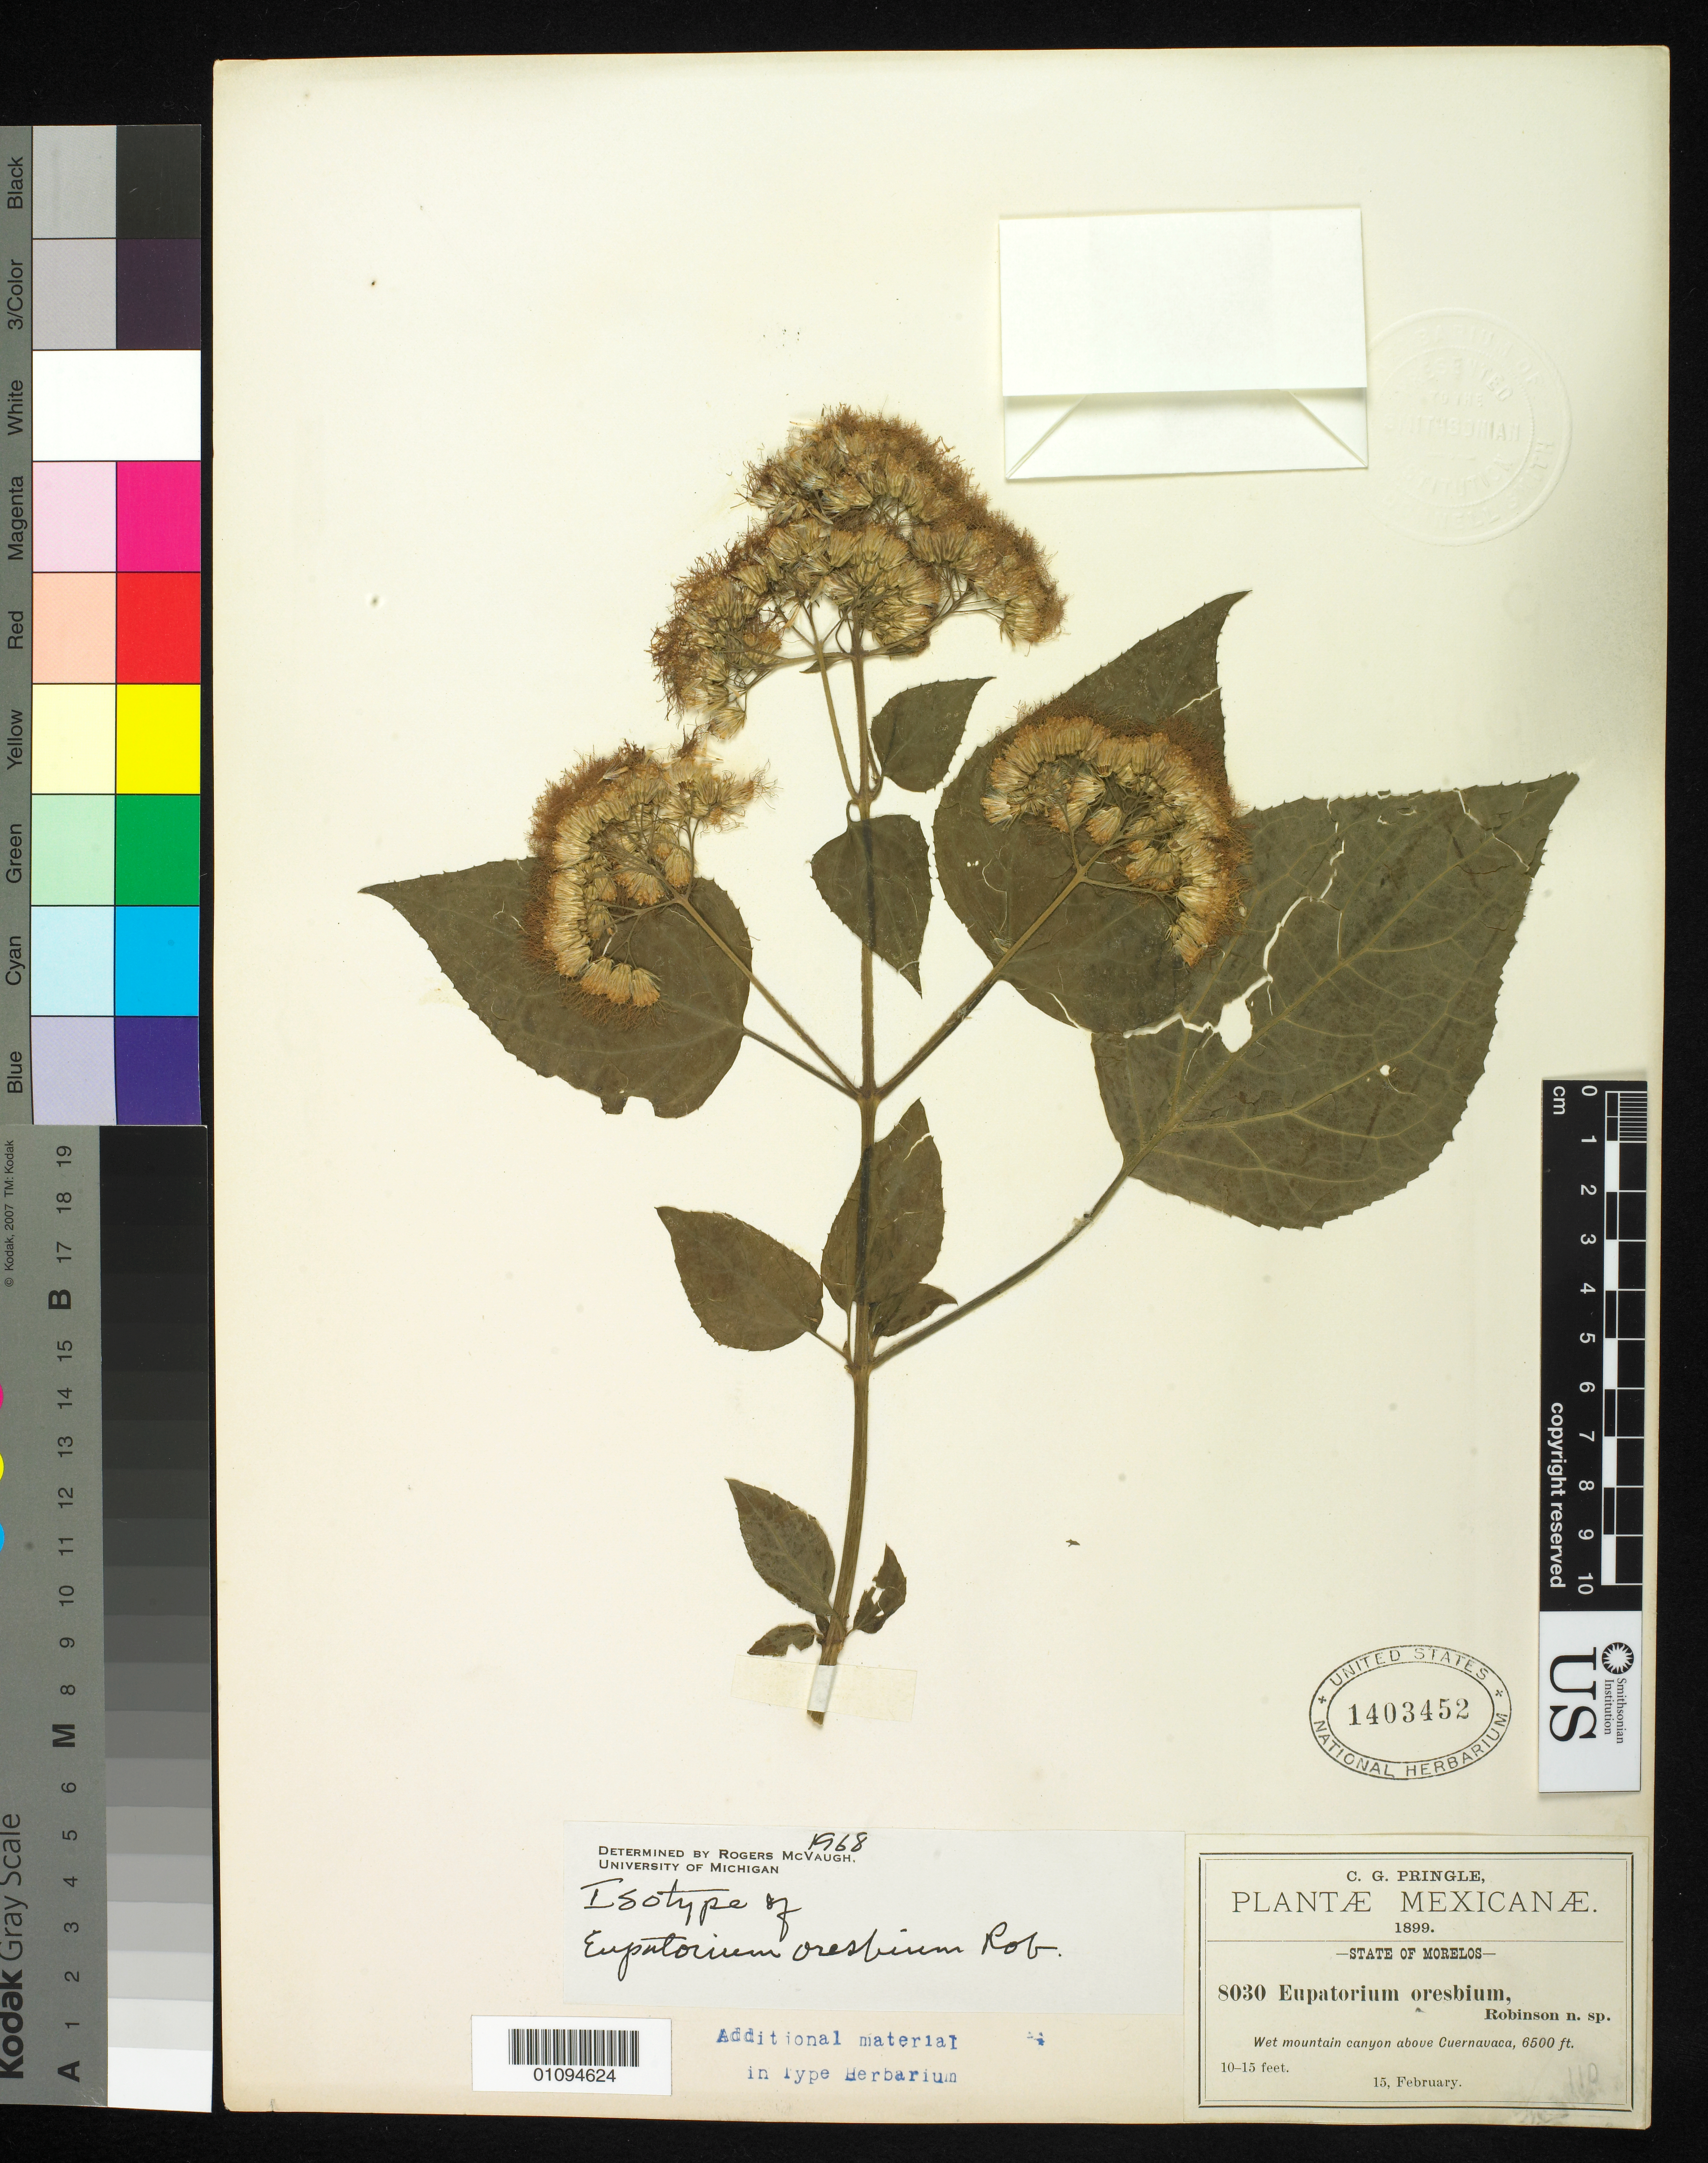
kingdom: Plantae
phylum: Tracheophyta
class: Magnoliopsida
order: Asterales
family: Asteraceae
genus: Eupatorium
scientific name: Eupatorium oresbium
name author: B.L. Rob.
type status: Isotype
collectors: C. G. Pringle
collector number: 8030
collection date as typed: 15 Feb 1899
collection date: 1899-02-15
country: Mexico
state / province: Morelos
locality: Canyon above Cuernavaca.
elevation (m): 2000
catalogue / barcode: US 1403452